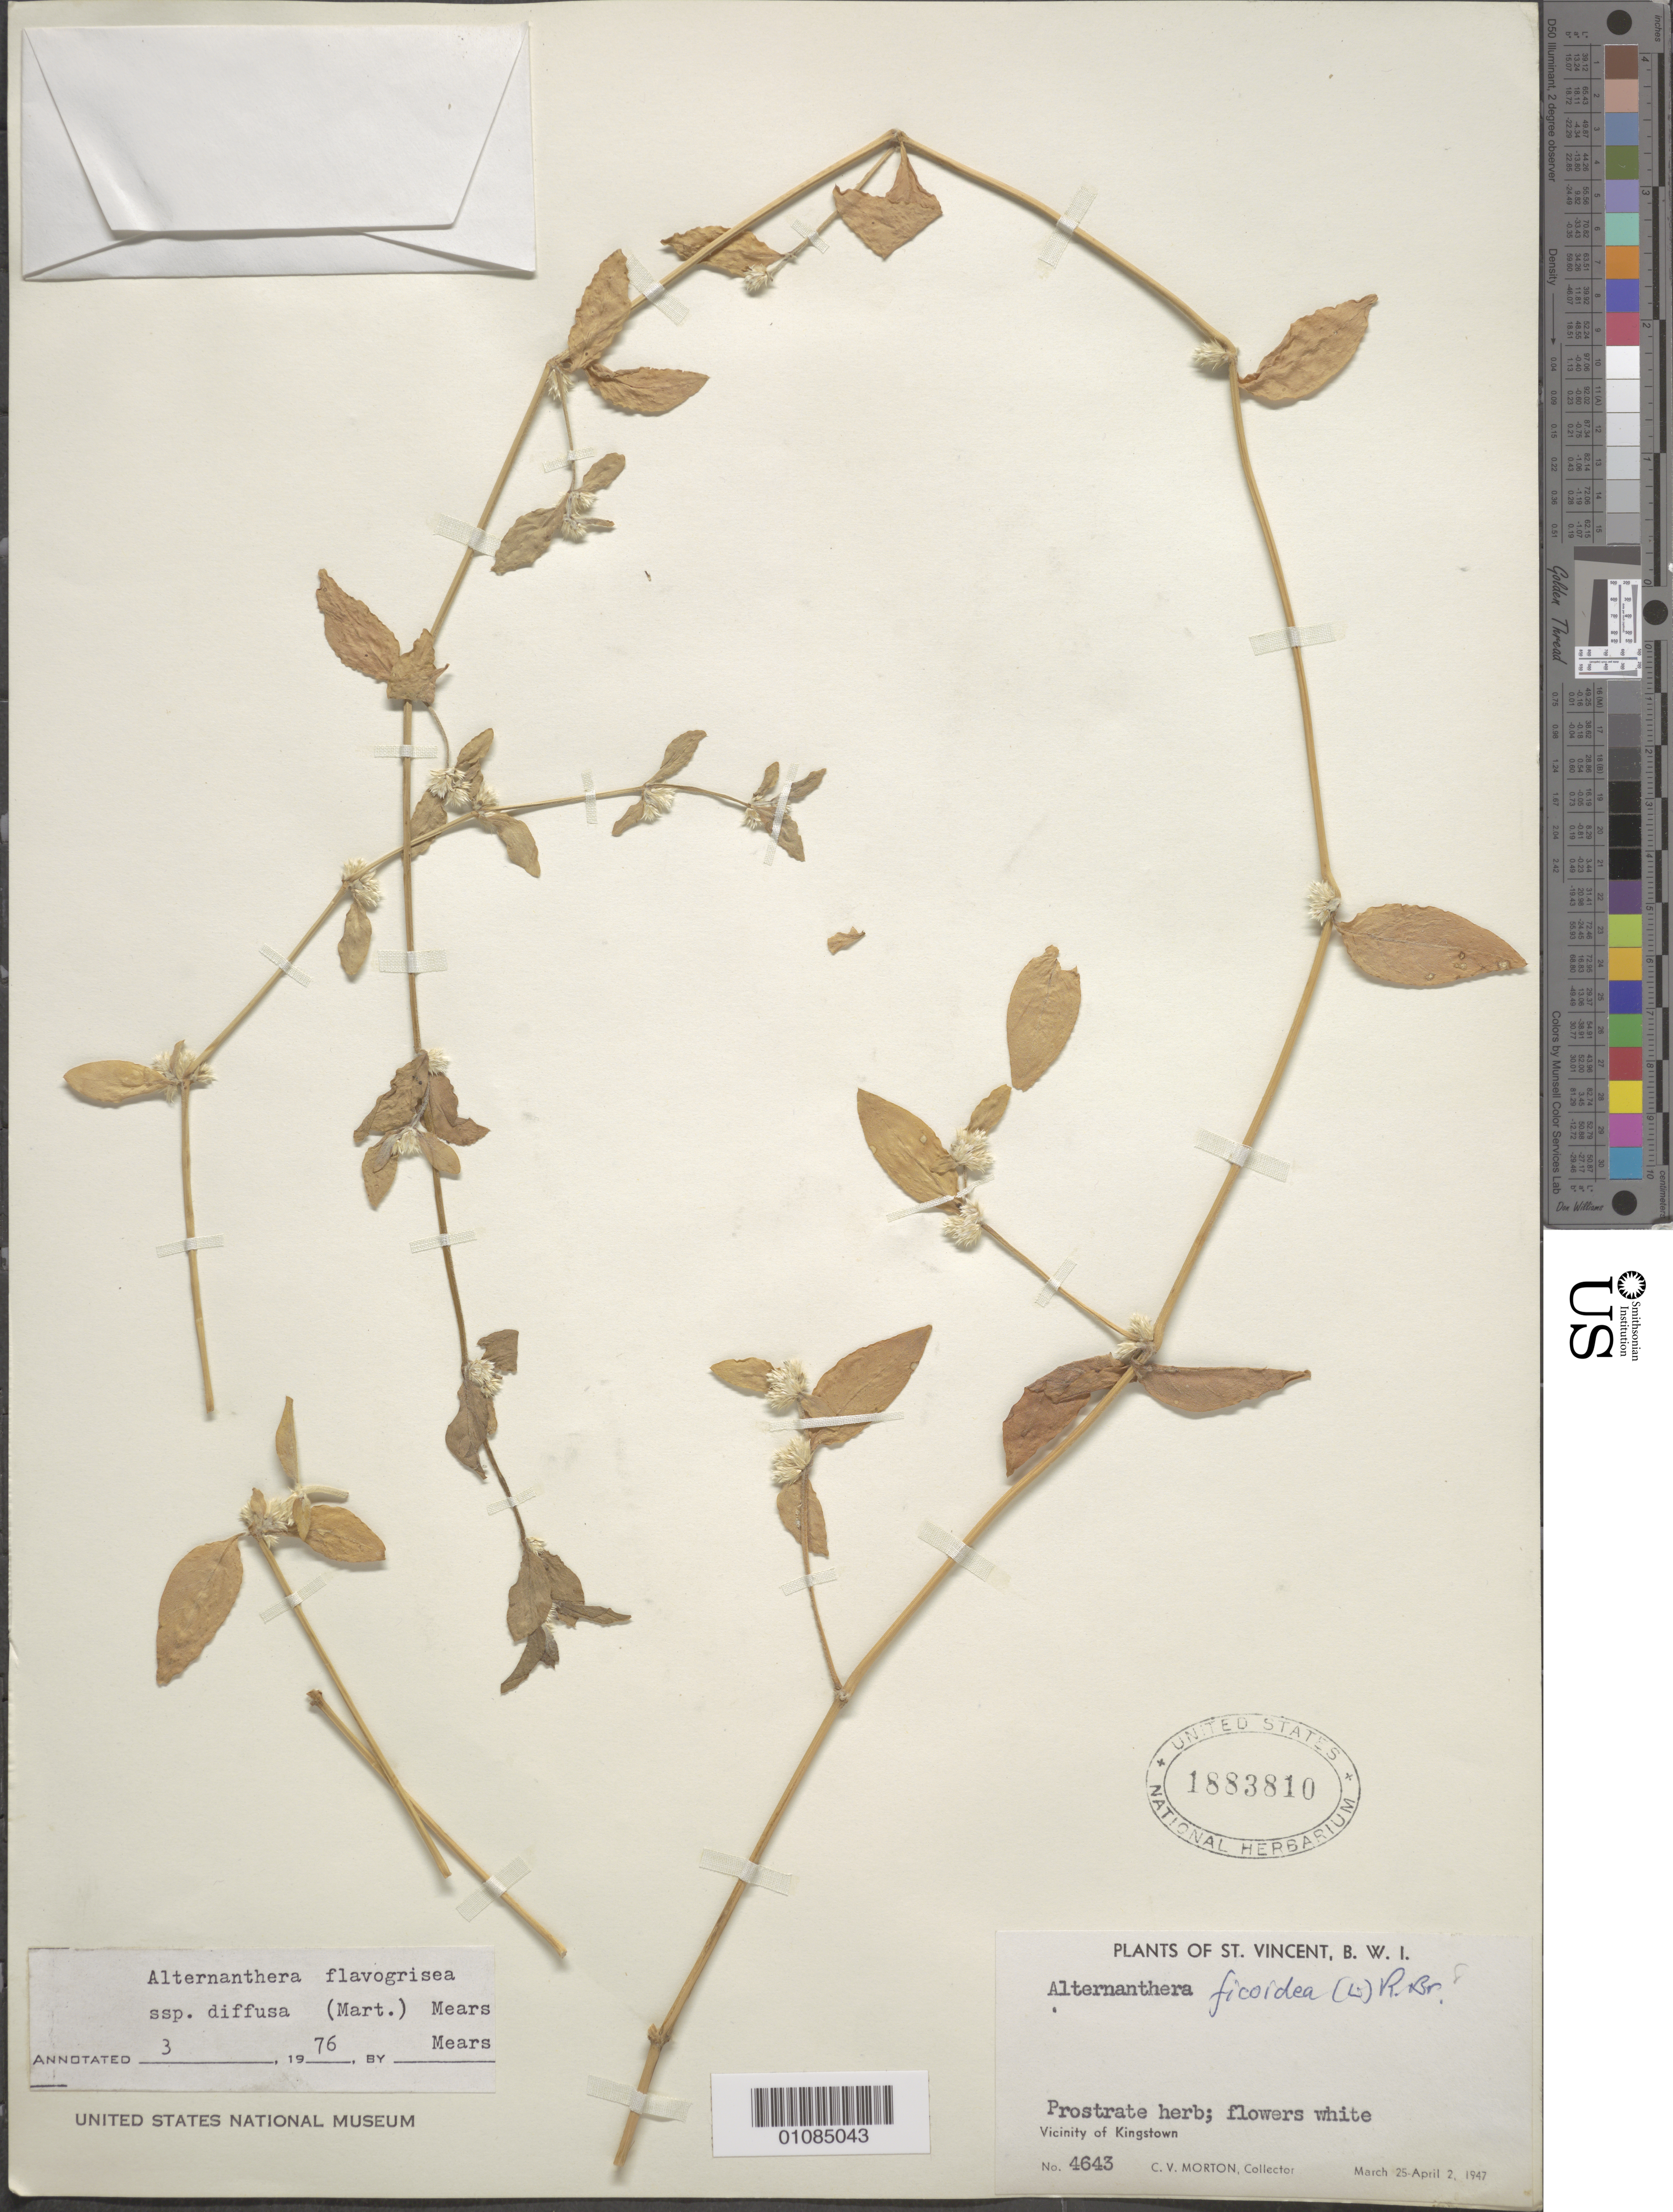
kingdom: Plantae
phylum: Tracheophyta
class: Magnoliopsida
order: Caryophyllales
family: Amaranthaceae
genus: Alternanthera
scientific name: Alternanthera flavogrisea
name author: Urb.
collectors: C. V. Morton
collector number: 4643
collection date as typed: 25 Mar 1947 to 02 Apr 1947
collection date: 1947-03-25/1947-04-02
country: St. Vincent - Grenadines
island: St. Vincent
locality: Vicinity of Kingstown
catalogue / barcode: US 1883810